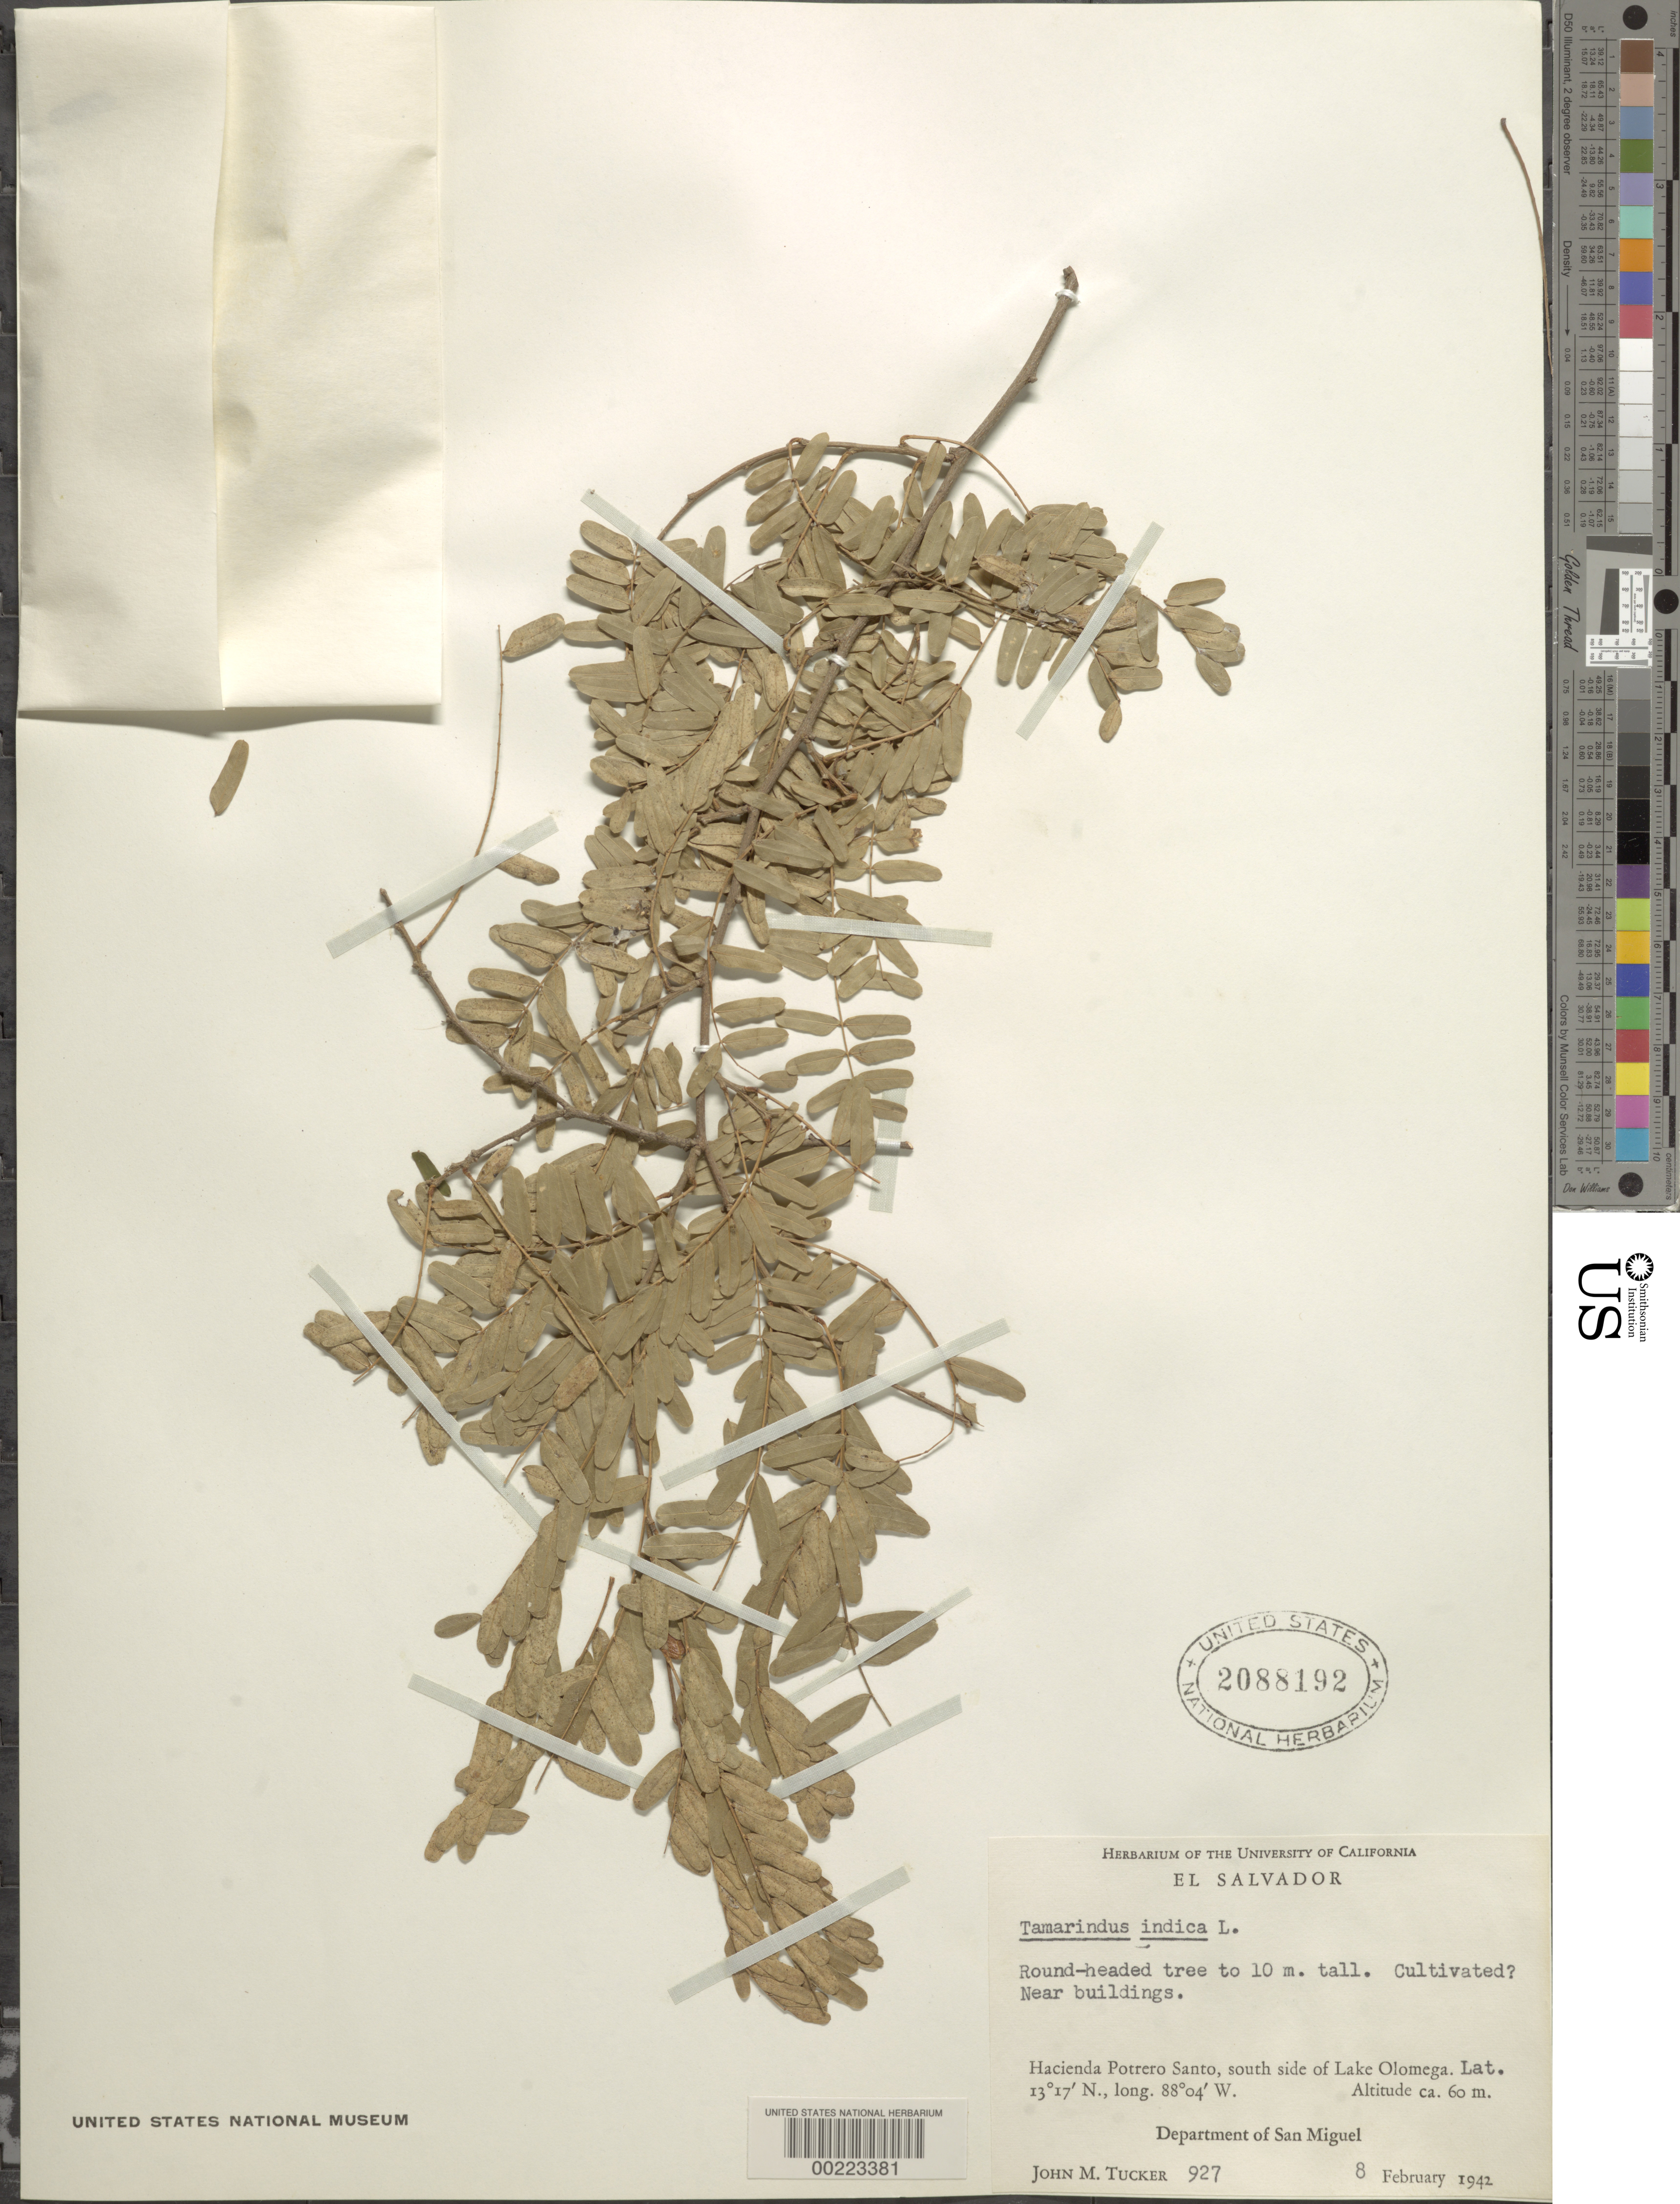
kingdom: Plantae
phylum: Tracheophyta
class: Magnoliopsida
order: Fabales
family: Fabaceae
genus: Tamarindus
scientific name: Tamarindus indica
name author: L.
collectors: J. M. Tucker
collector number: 927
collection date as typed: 08 Feb 1942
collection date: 1942-02-08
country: El Salvador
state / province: San Miguel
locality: Hacienda potrero santo, s side of lake olomega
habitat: Near buildings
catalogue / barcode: US 2088192